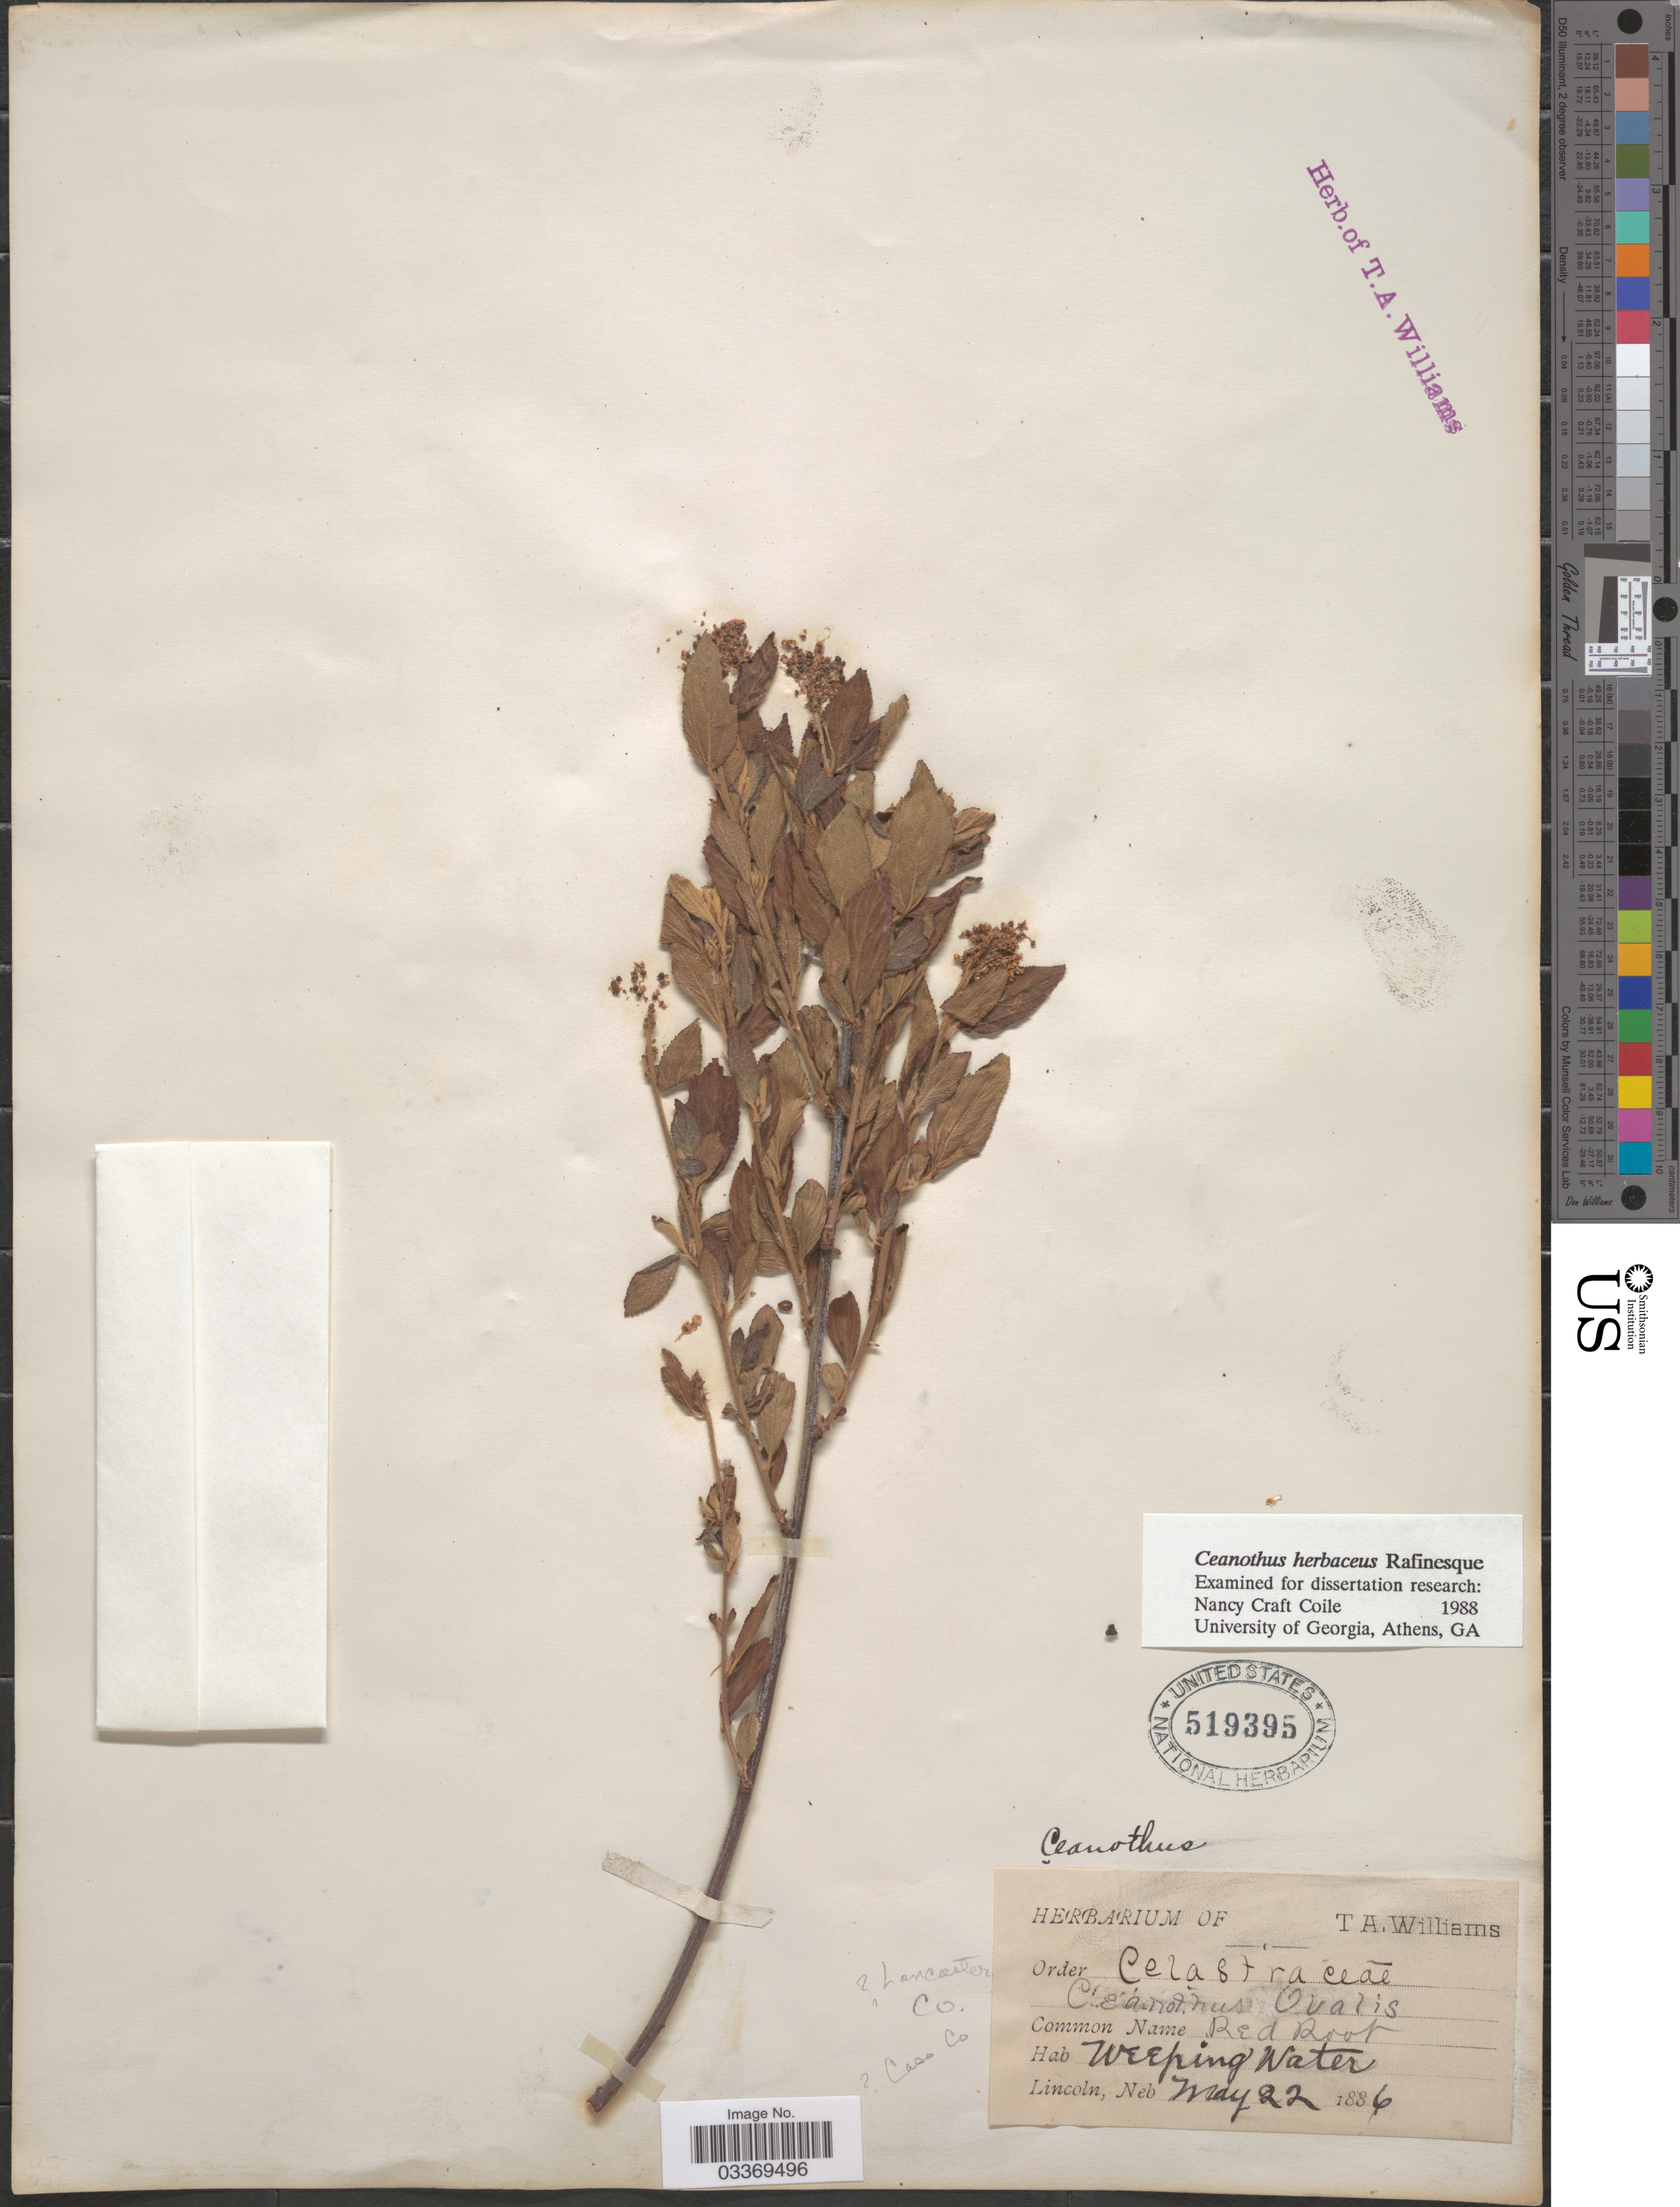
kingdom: Plantae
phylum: Tracheophyta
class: Magnoliopsida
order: Rosales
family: Rhamnaceae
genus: Ceanothus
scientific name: Ceanothus ovatus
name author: Desf.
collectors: ex herb. Thos. A. Williams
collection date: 1886-05-22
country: United States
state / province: Nebraska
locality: Weeping Water, Lincoln. Lancaster Co. [unsure placement] Cass Co. [unsure placement]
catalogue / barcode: US 519395